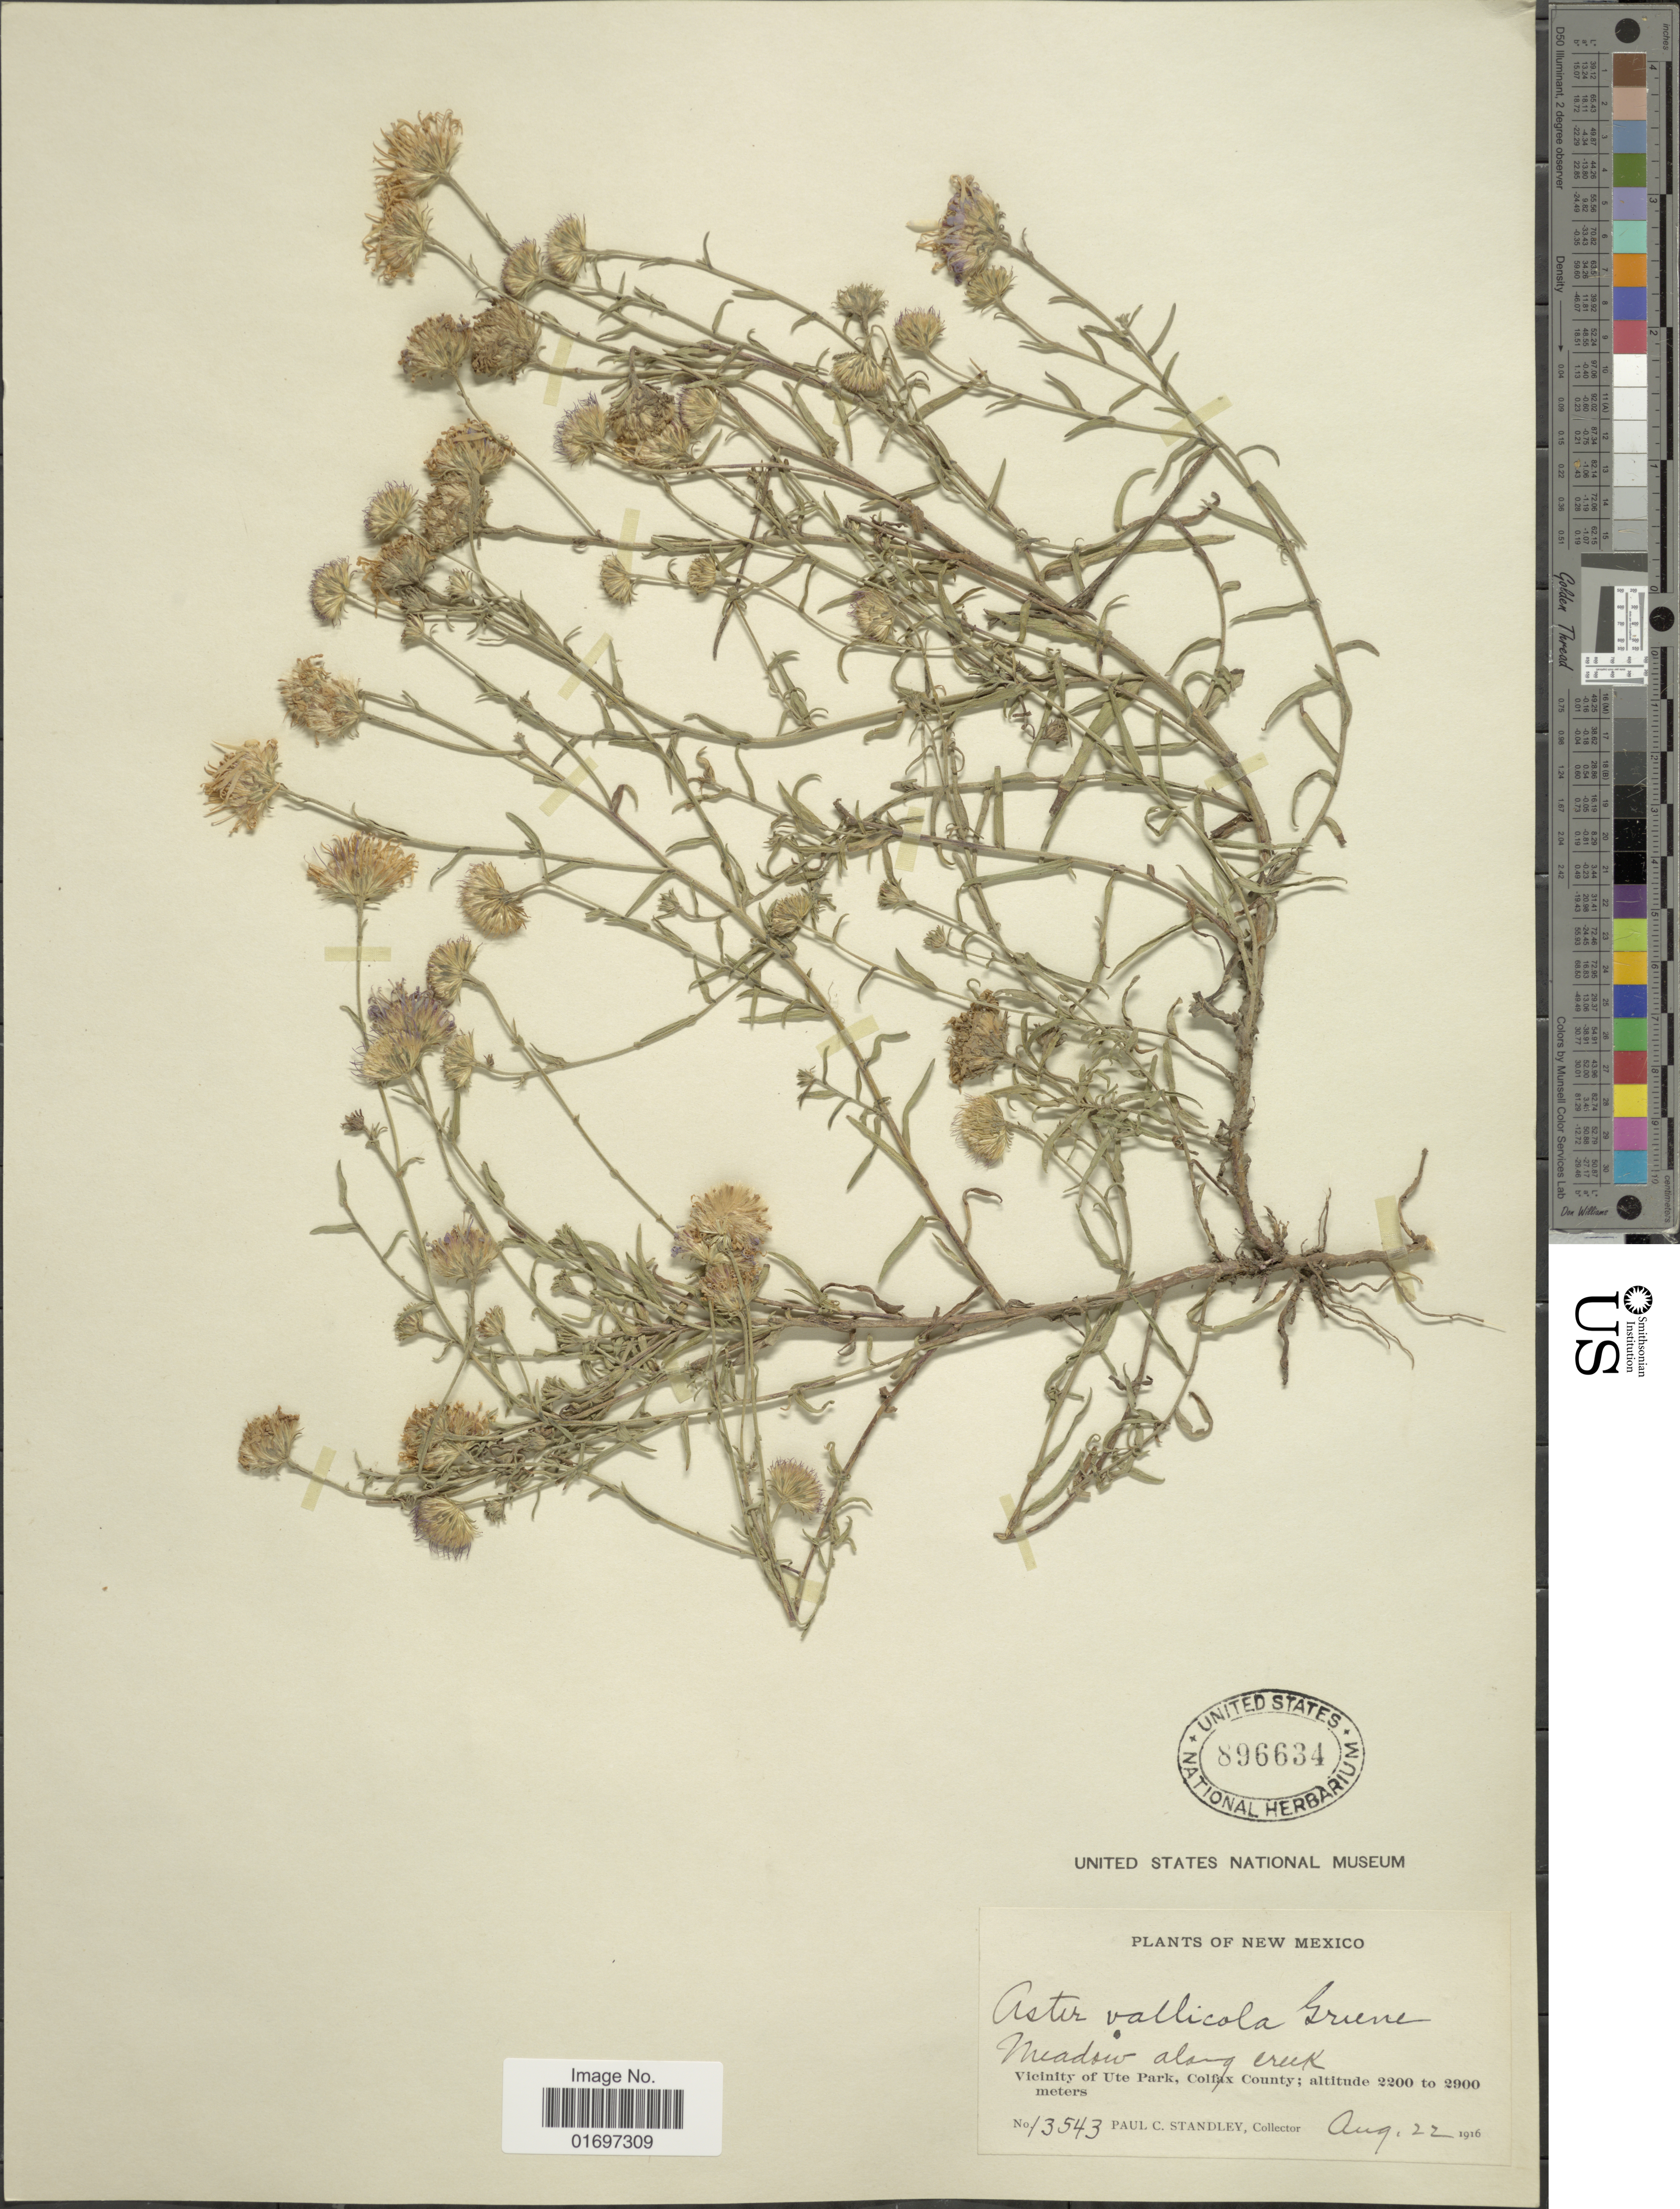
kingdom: Plantae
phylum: Tracheophyta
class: Magnoliopsida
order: Asterales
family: Asteraceae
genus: Symphyotrichum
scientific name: Symphyotrichum ascendens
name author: (Lindl.) G.L. Nesom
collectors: P. C. Standley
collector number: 13543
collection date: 1916-08-22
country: United States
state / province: New Mexico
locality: New Mexico. Meadow along creek. Vicinity of Ute Park, Colfax County.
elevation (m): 2200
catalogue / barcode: US 896634